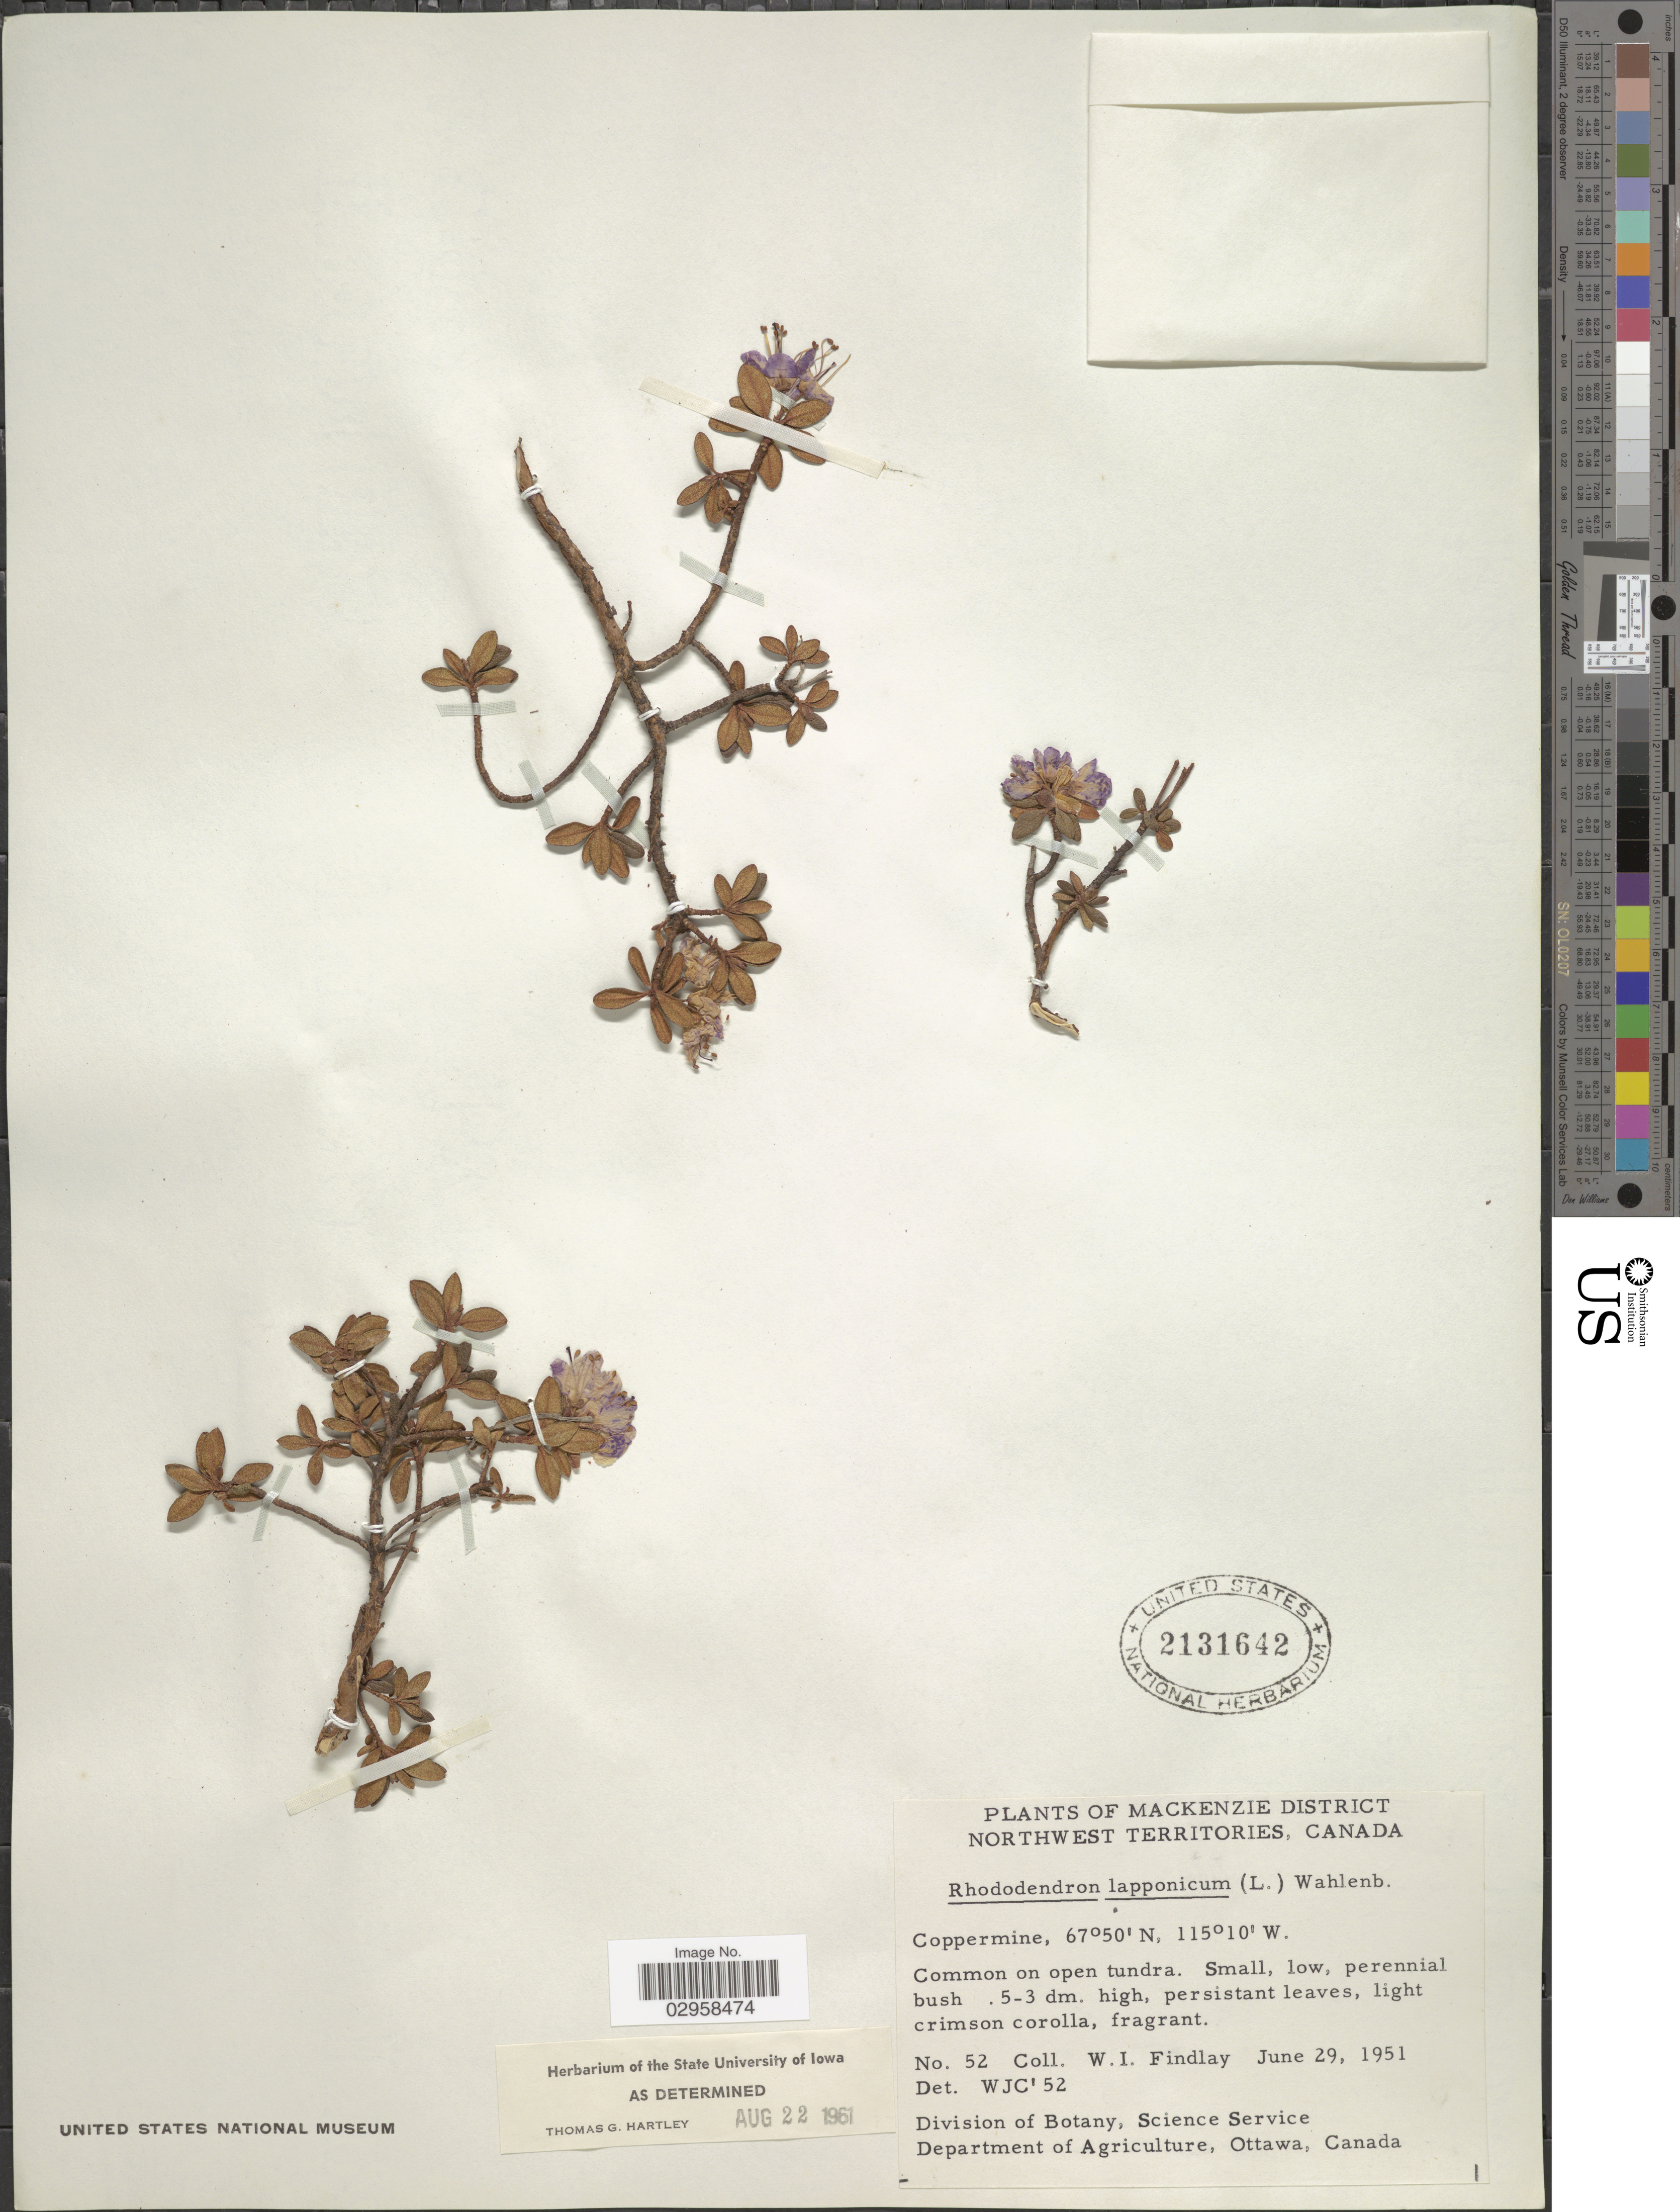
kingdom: Plantae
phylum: Tracheophyta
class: Magnoliopsida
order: Ericales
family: Ericaceae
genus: Rhododendron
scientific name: Rhododendron lapponicum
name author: (L.) Wahlenb.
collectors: W. Findlay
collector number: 52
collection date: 1951-06-29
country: Canada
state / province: Northwest Territories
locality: Mackenzie District. Coppermine.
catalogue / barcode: US 2131642